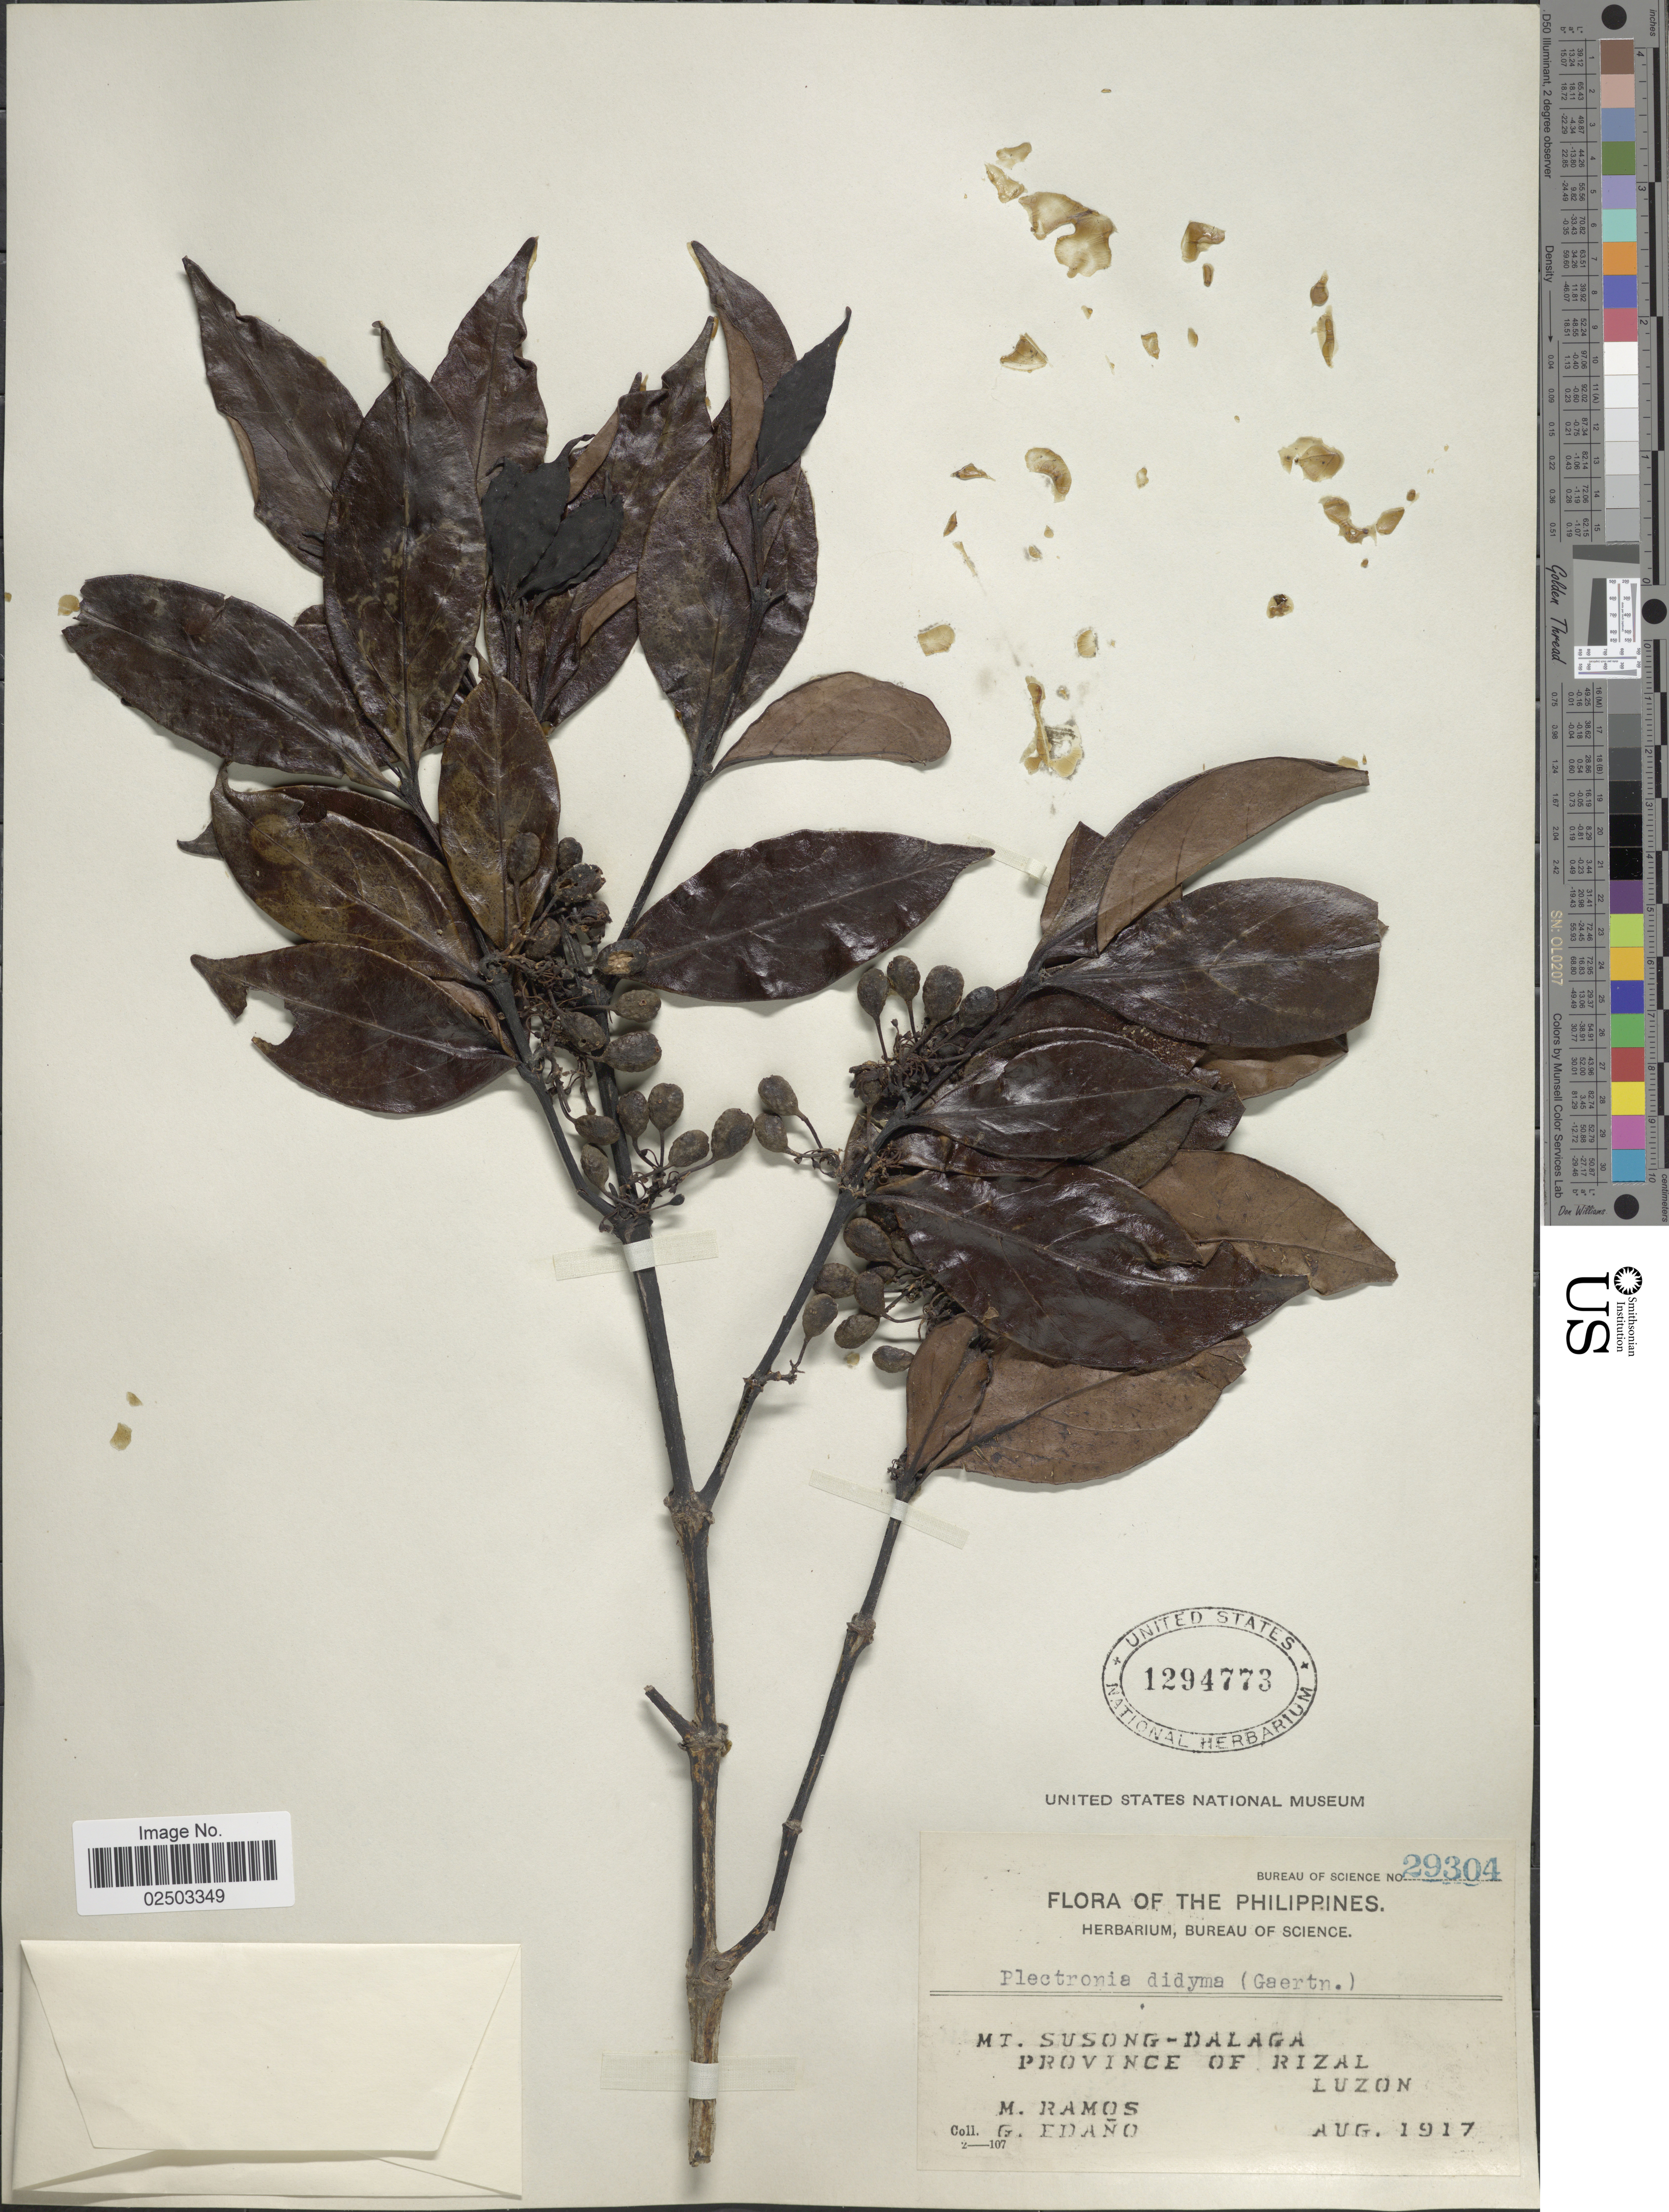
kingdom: Plantae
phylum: Tracheophyta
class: Magnoliopsida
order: Gentianales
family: Rubiaceae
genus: Canthium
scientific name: Canthium dicoccum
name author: (Gaertn.) Merr.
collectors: M. Ramos & G. Edaño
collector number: Bureau of Science 29304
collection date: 1917-08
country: Philippines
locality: Mt.Susong-Dalaga, Province of Rizal Luzon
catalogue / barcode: US 1294773